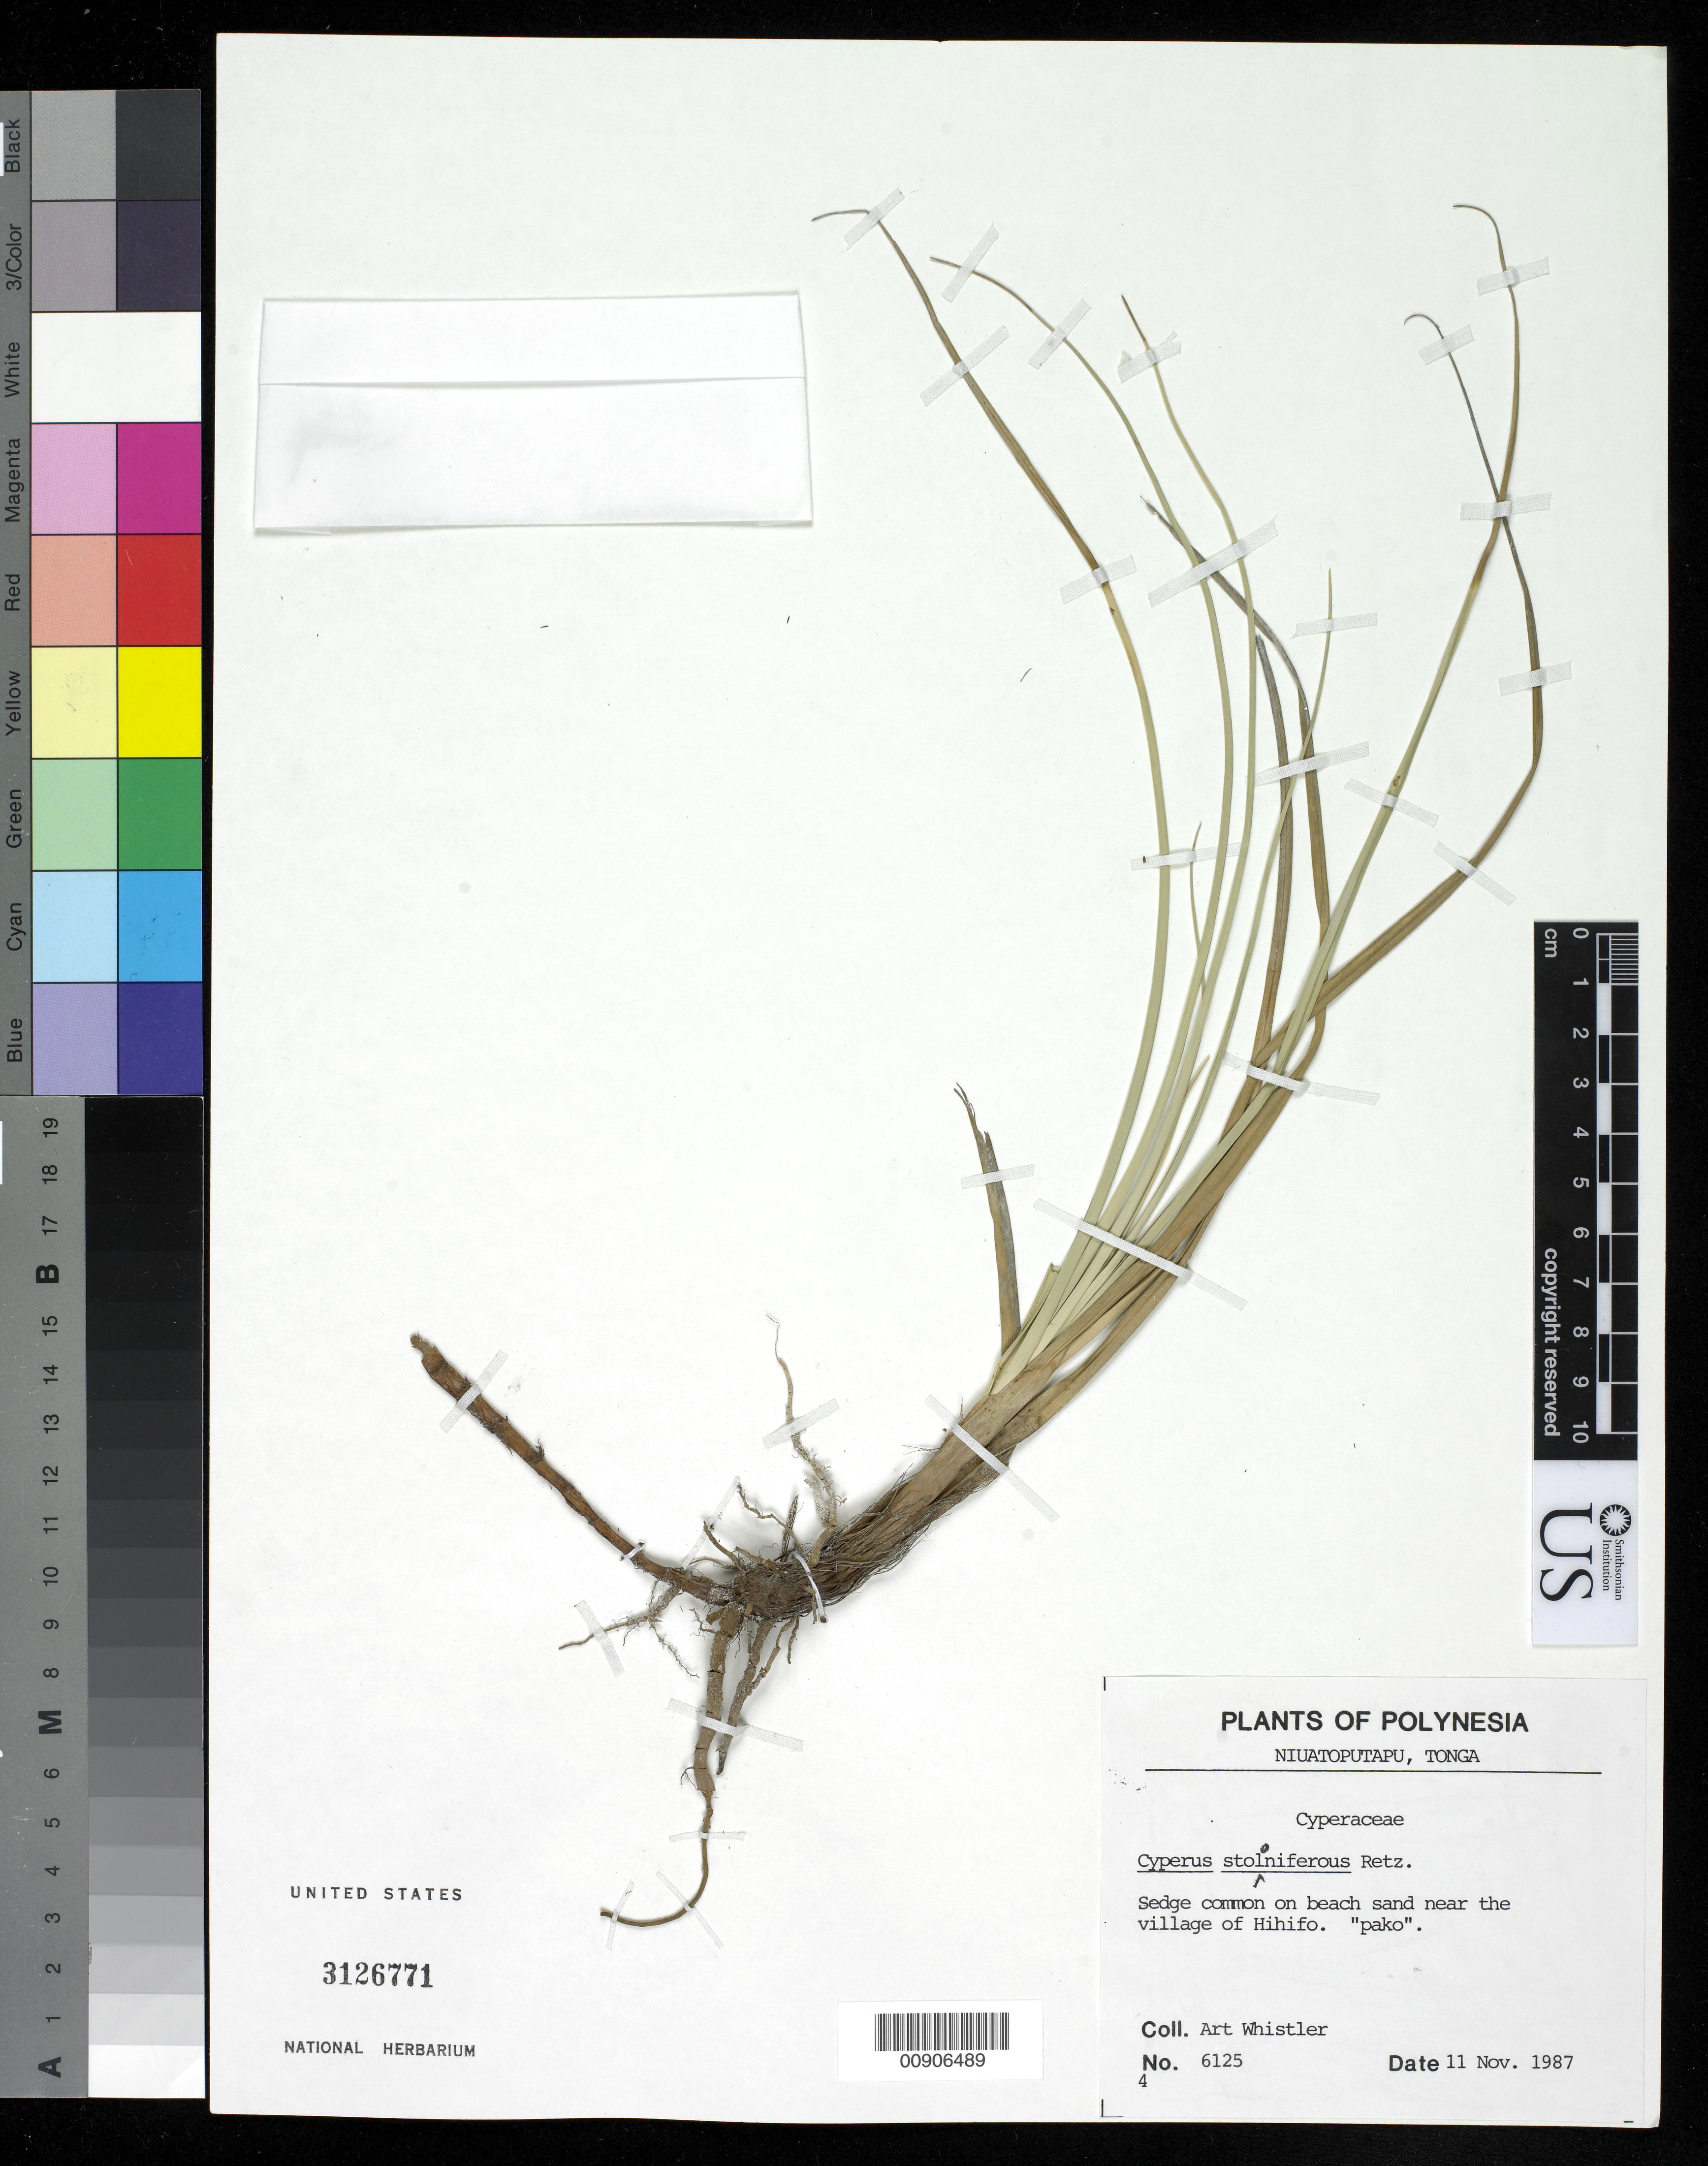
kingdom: Plantae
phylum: Tracheophyta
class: Liliopsida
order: Poales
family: Cyperaceae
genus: Cyperus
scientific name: Cyperus stoloniferus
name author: Retz.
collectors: A. Whistler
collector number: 6125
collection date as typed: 11 Nov 1987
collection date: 1987-11-11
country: Tonga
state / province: Tonga Outliers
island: Niuatoputapu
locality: Near the village of Hihifo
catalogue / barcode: US 3126771